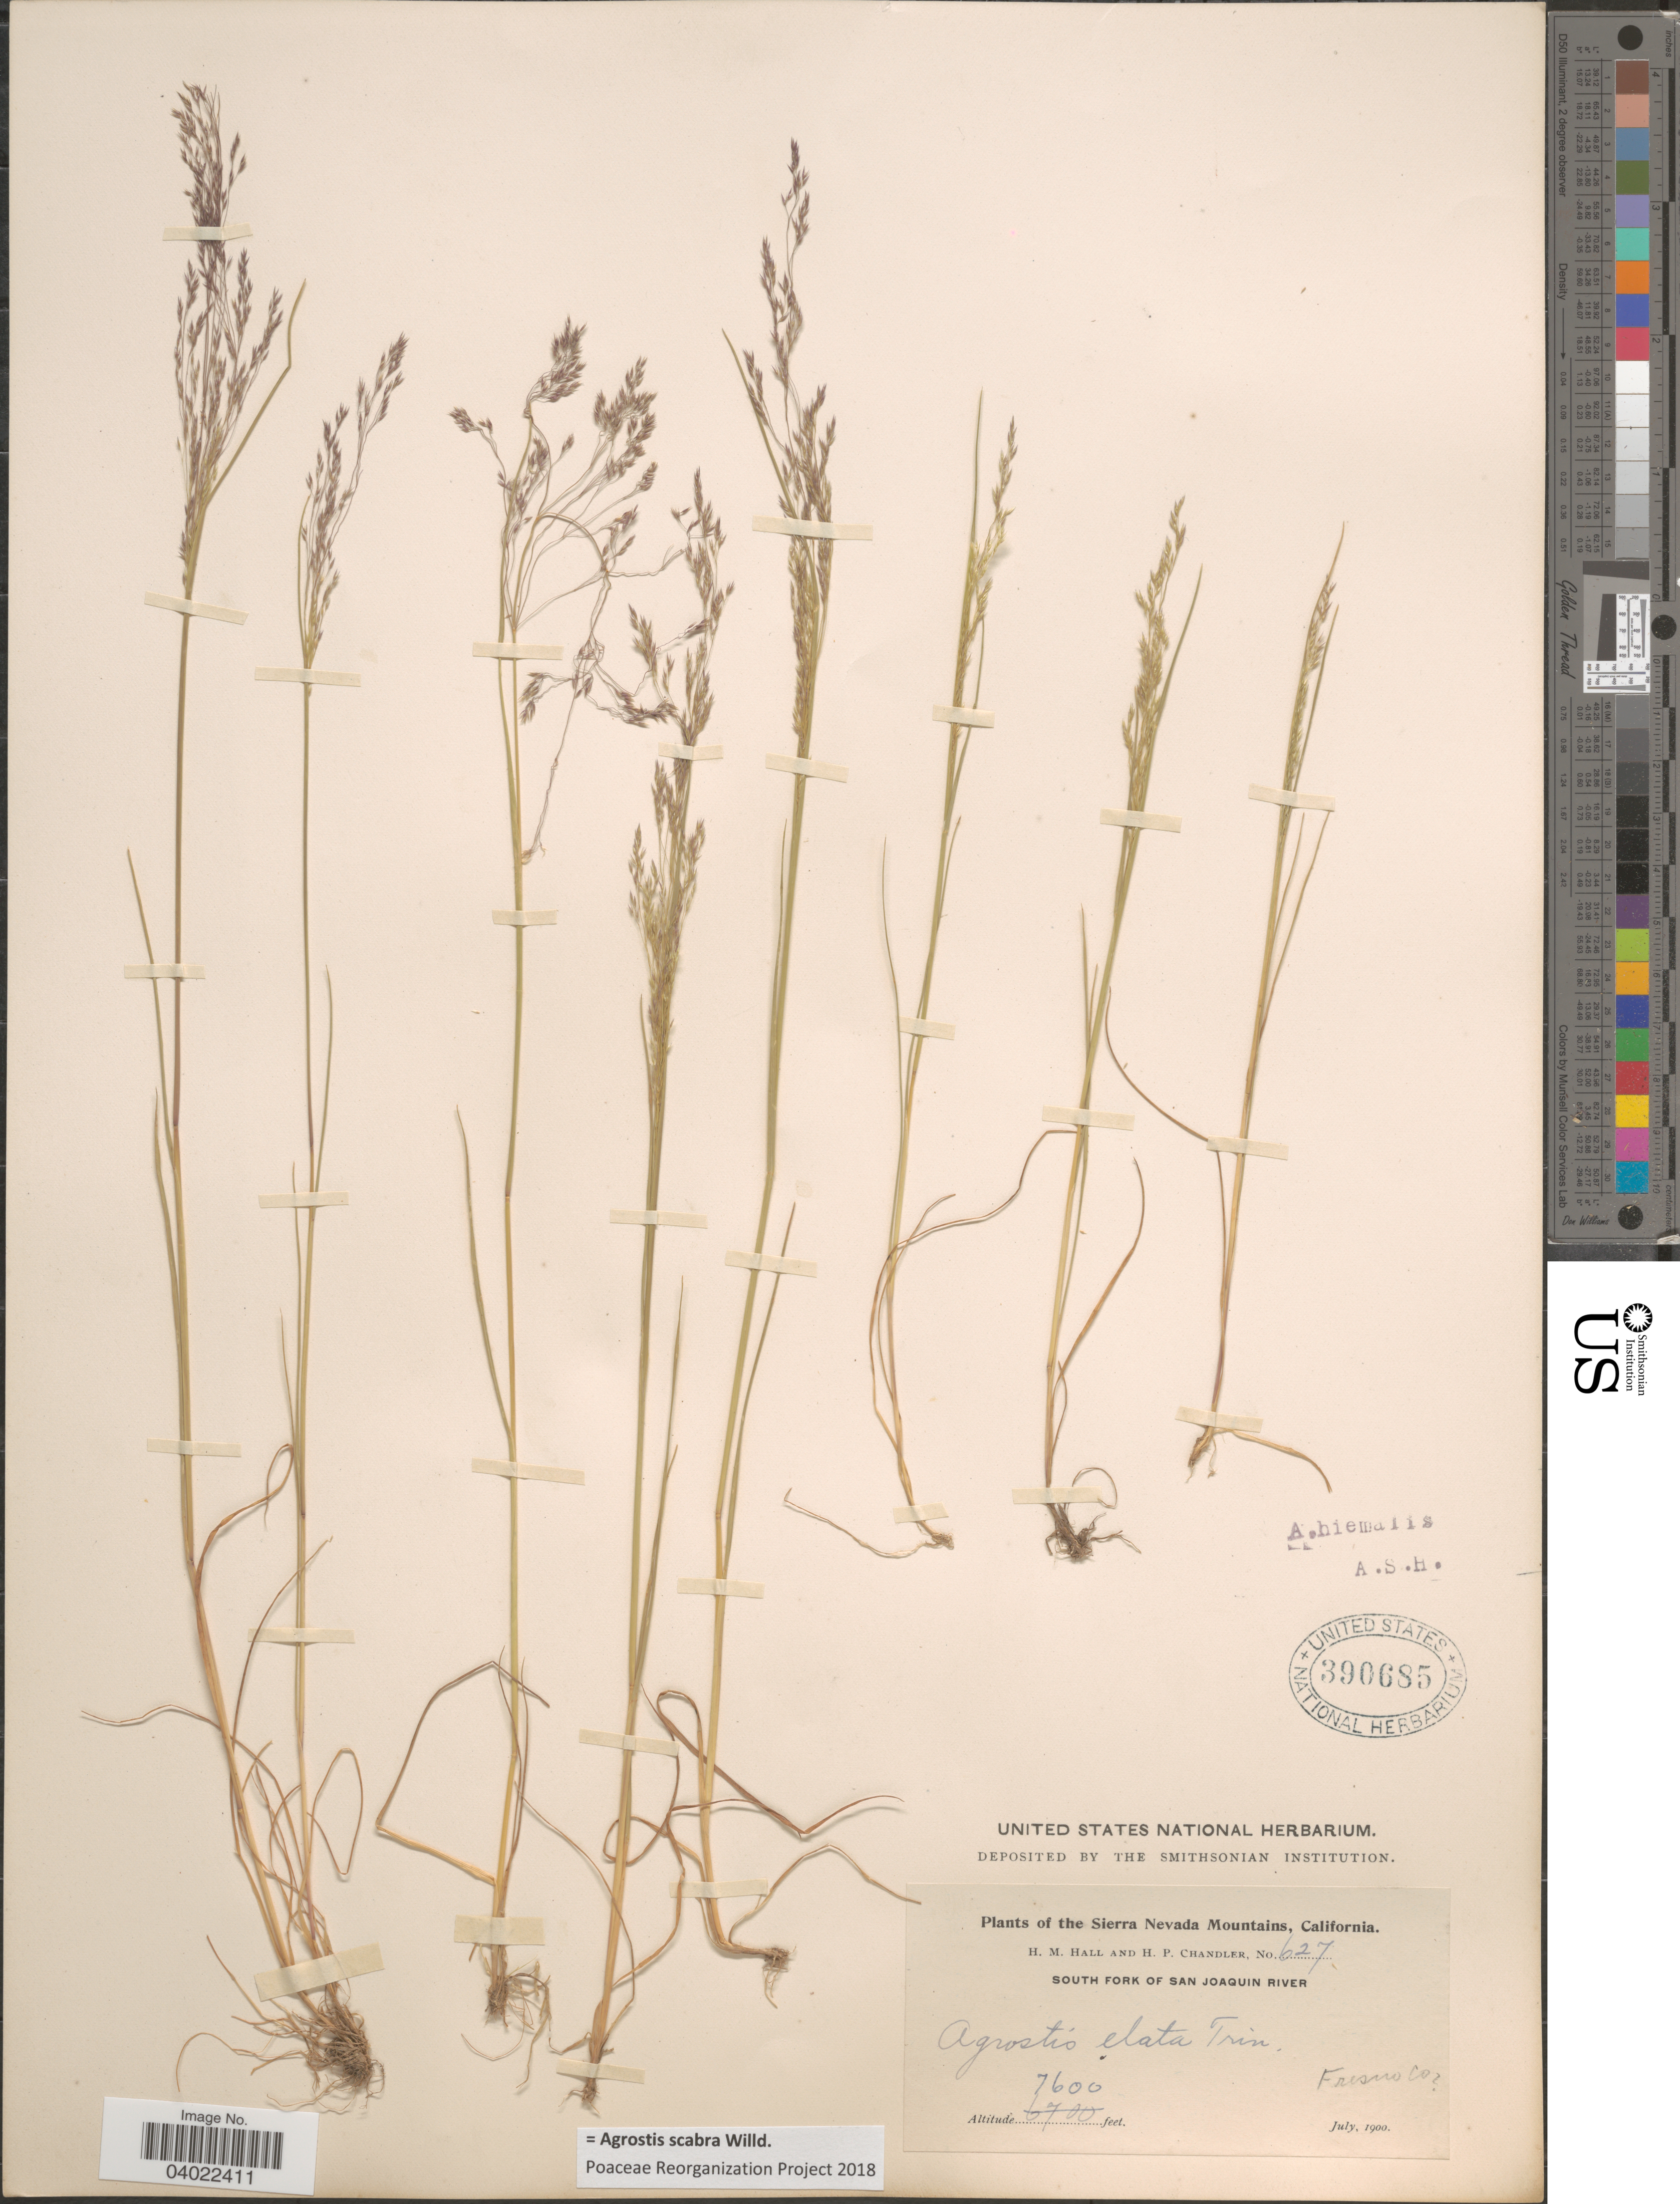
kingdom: Plantae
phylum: Tracheophyta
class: Liliopsida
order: Poales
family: Poaceae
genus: Agrostis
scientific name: Agrostis scabra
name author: Willd.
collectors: H. M. Hall & H. Chandler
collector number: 627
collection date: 1900-07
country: United States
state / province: California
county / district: Fresno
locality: The Sierra Nevada Mountains. South Fork of San Joaquin River. Fresno Co.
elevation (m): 2316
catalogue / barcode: US 390685